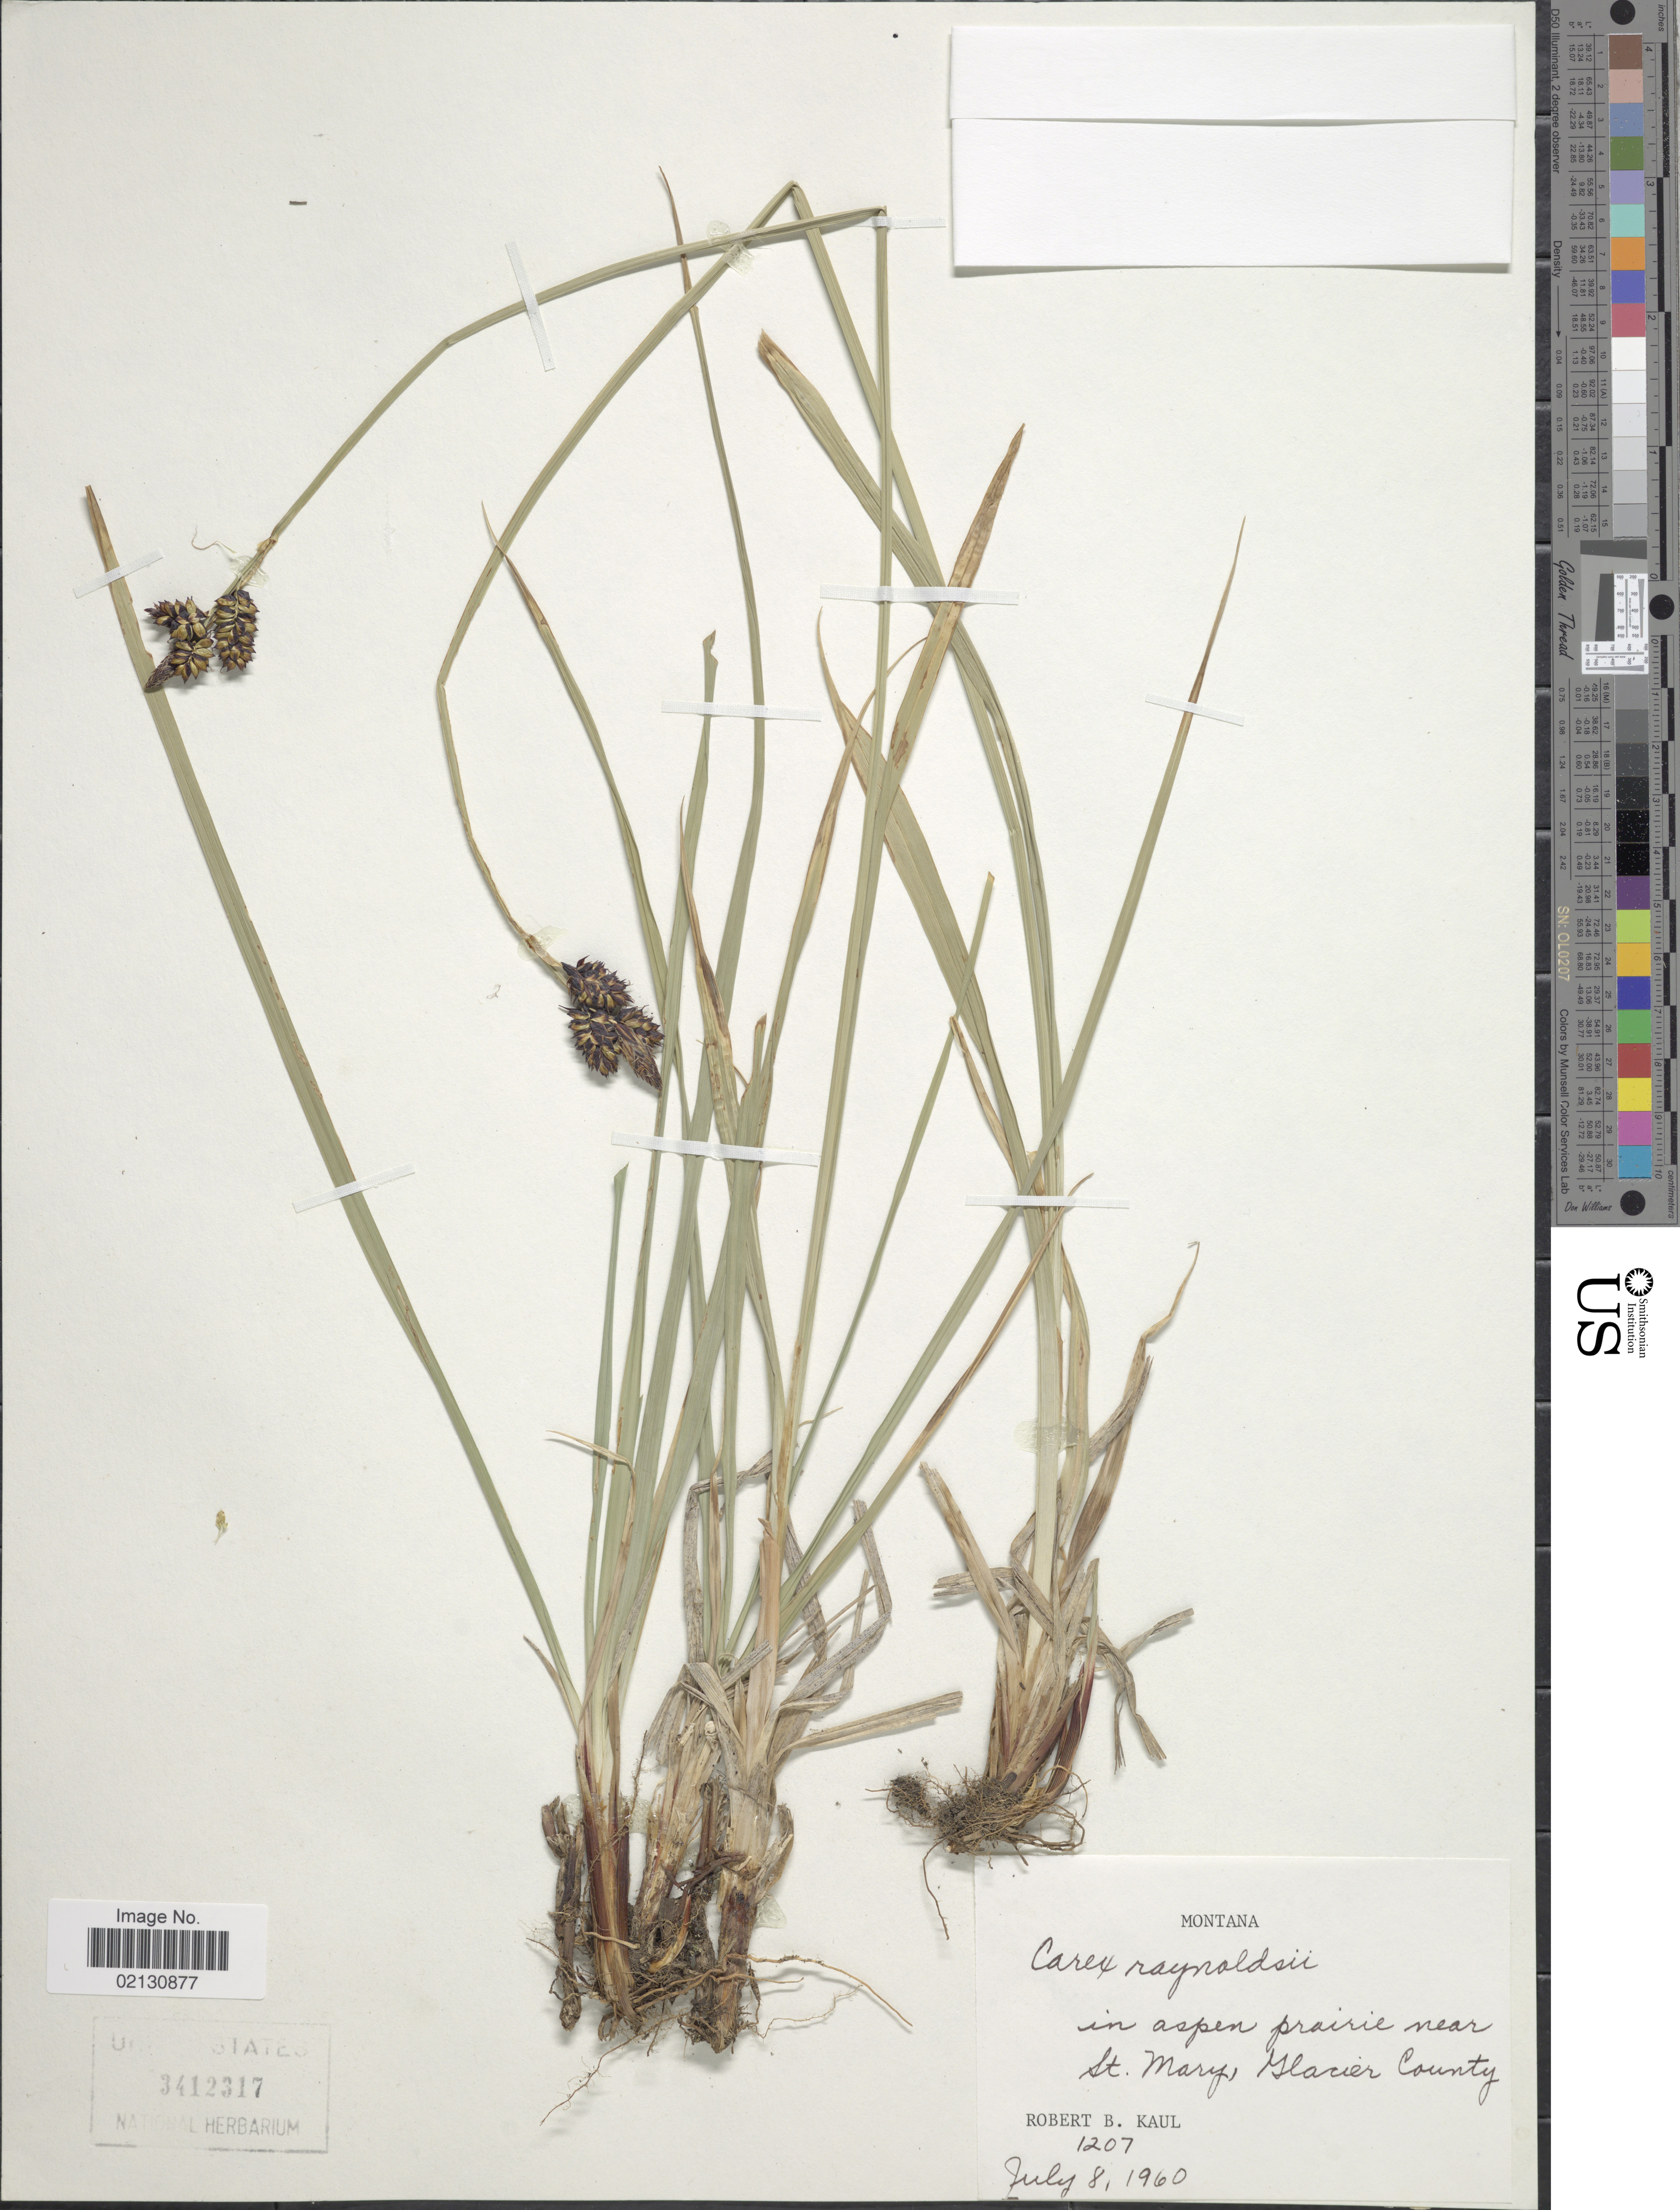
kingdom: Plantae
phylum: Tracheophyta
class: Liliopsida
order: Poales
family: Cyperaceae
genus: Carex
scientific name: Carex raynoldsii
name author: Dewey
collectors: R. Kaul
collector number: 1207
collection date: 1960-07-08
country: United States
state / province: Montana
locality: Near St. Mary, Glacier County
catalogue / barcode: US 3412317